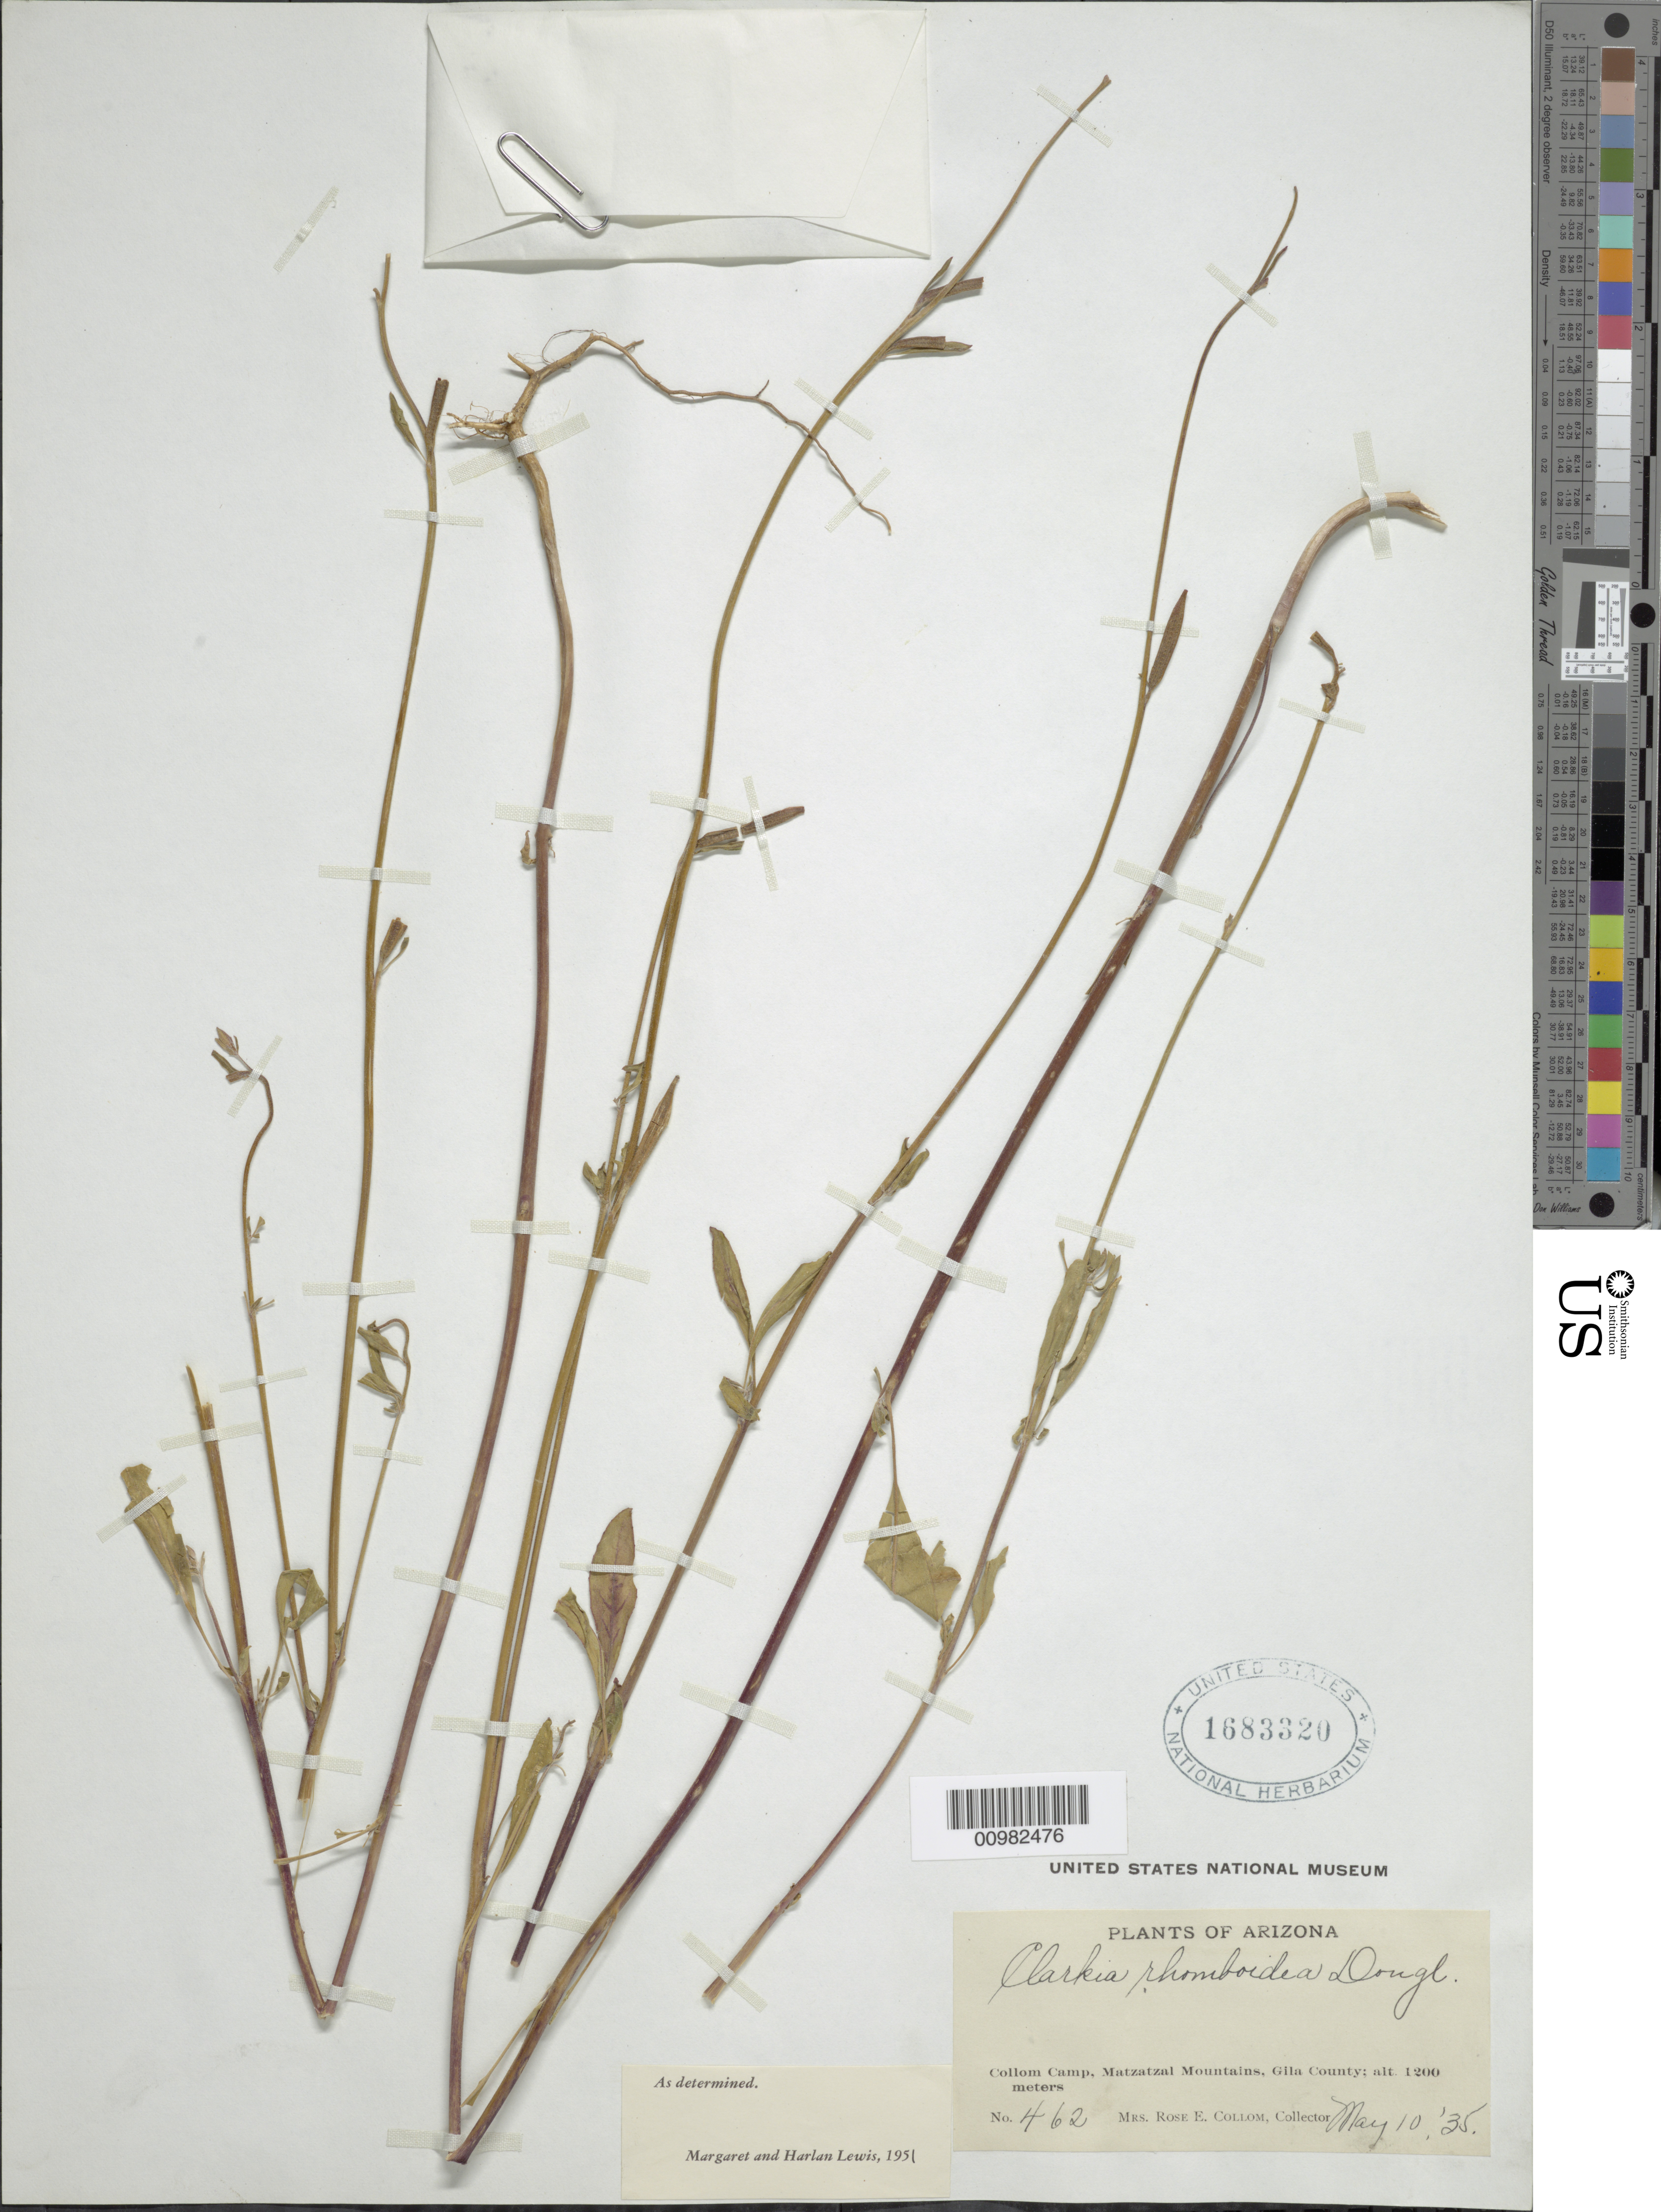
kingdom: Plantae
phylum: Tracheophyta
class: Magnoliopsida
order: Myrtales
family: Onagraceae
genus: Clarkia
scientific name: Clarkia rhomboidea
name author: Douglas ex Hook.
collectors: R. E. Collom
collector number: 462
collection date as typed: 10 May 1935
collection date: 1935-05-10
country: United States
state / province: Arizona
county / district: Gila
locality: Matzatzal Mts.; Collom Camp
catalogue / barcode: US 1683320